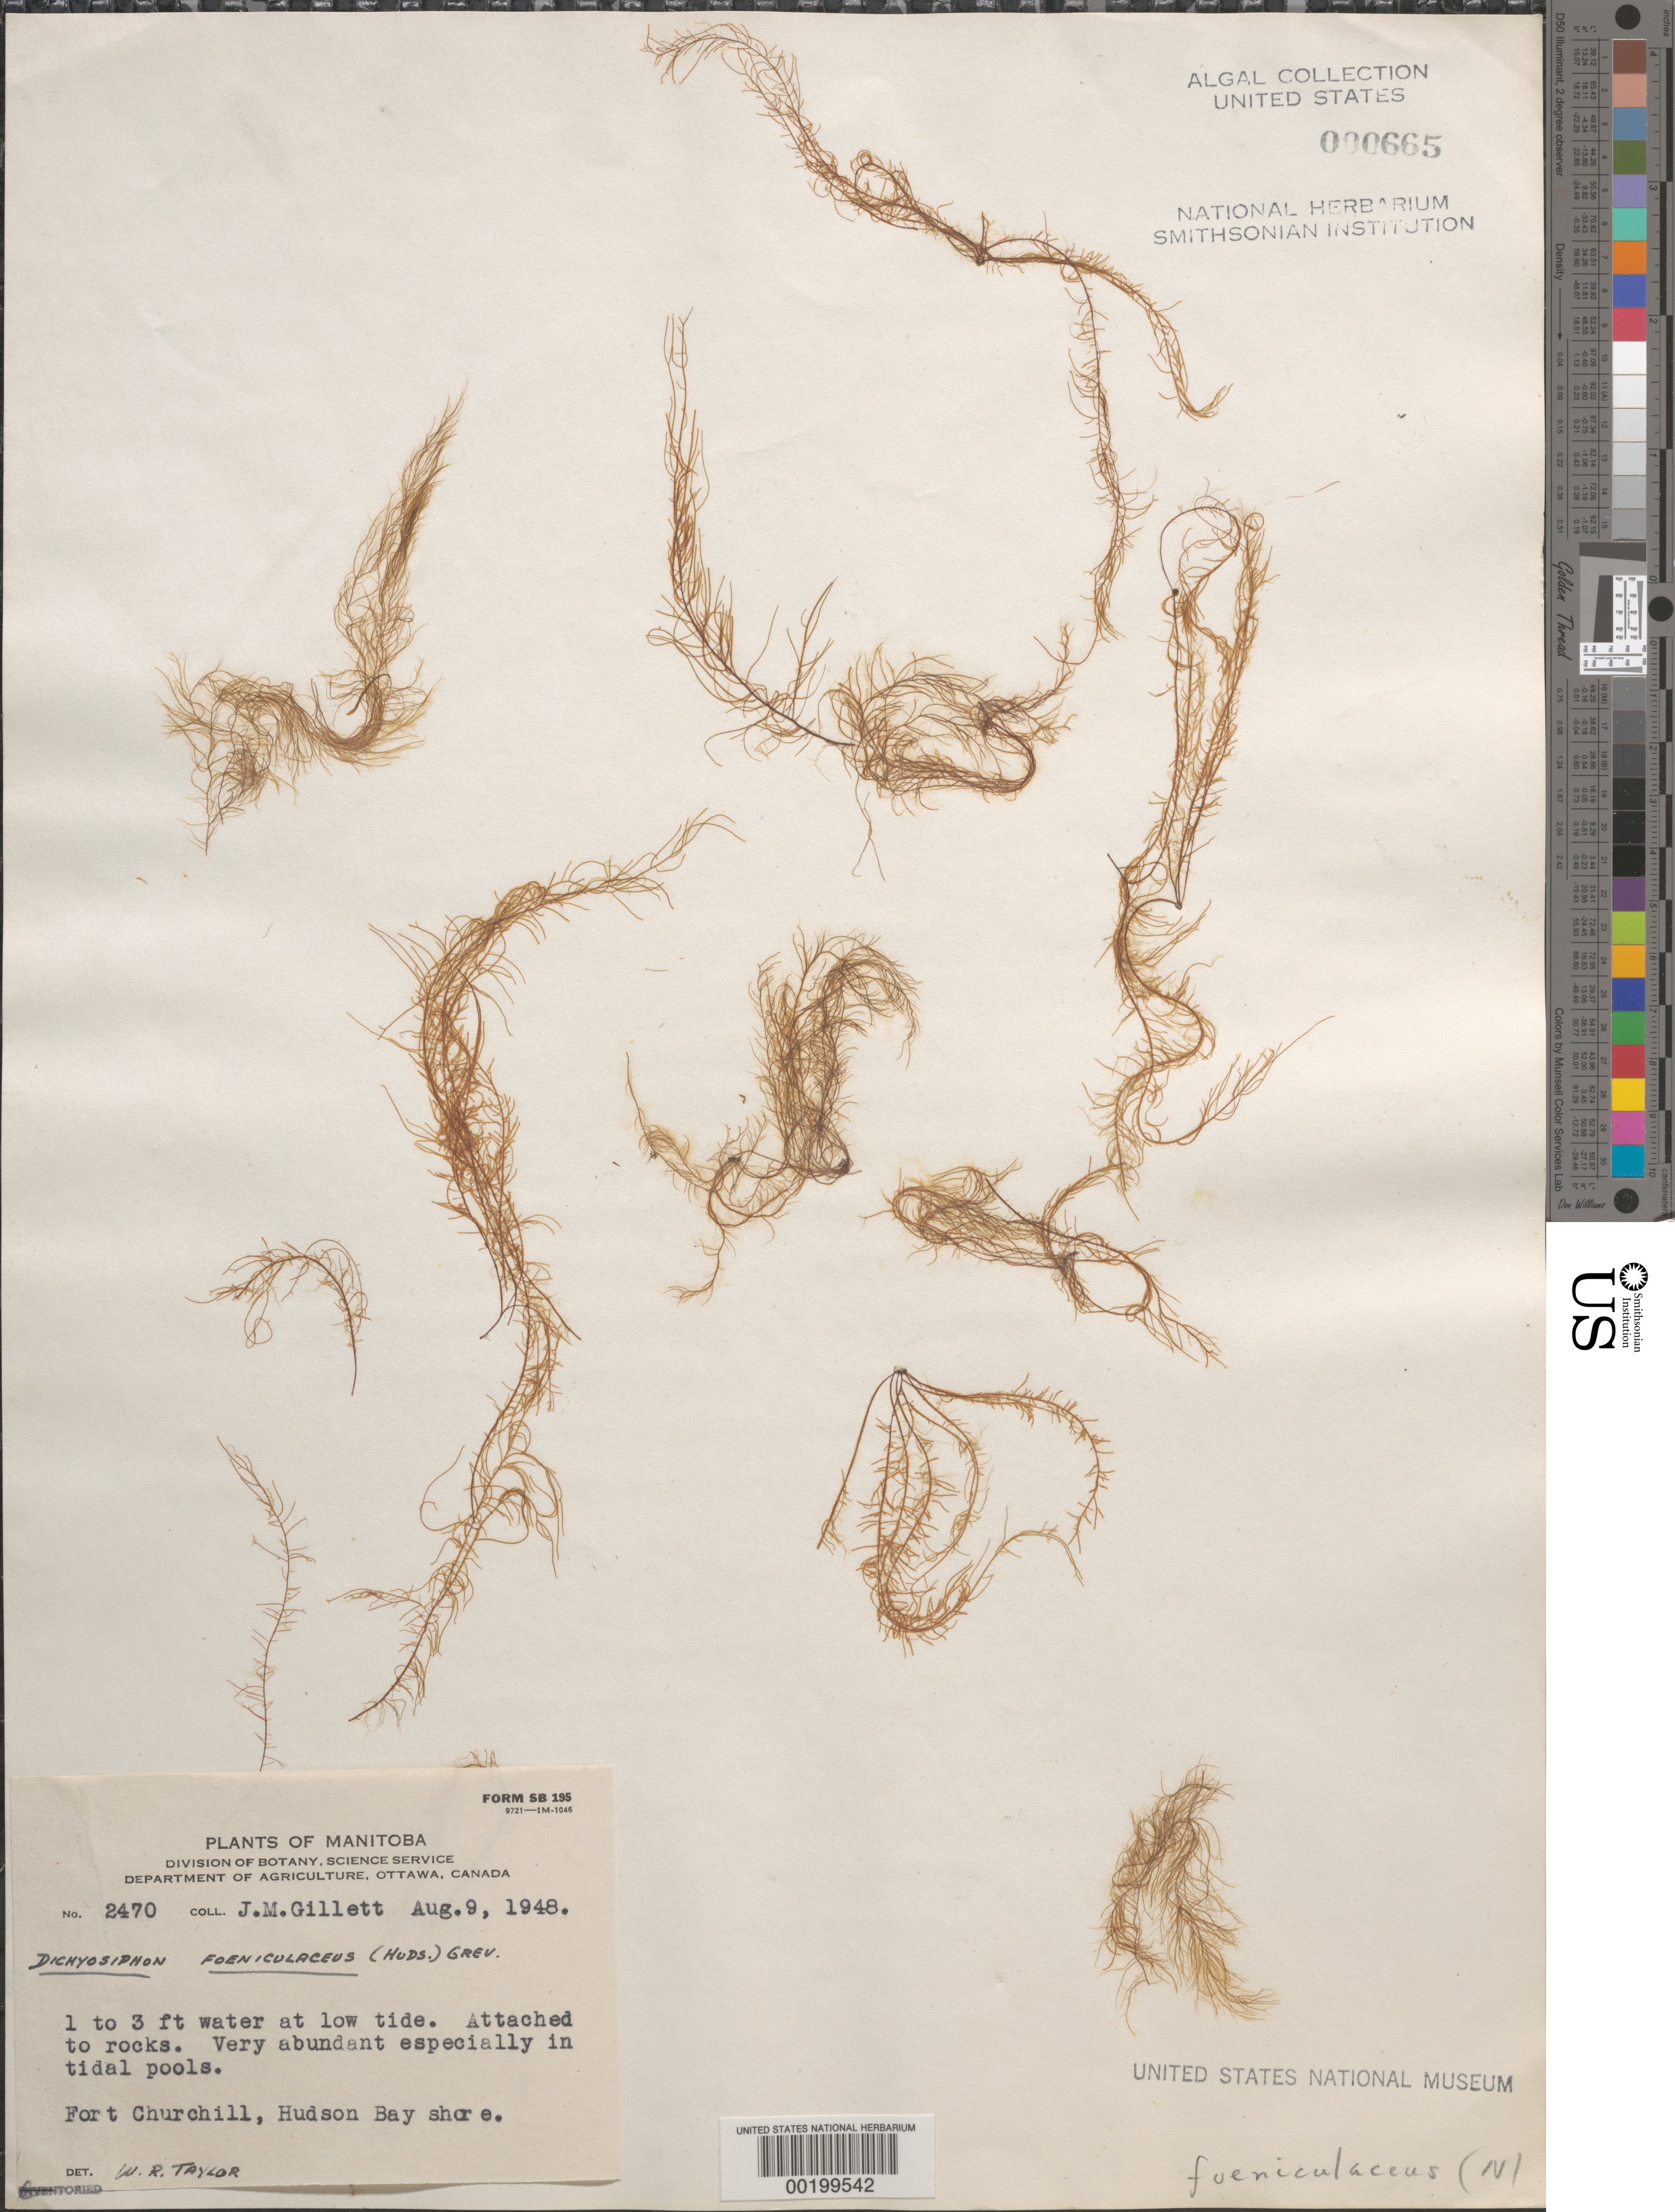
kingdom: Chromista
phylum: Ochrophyta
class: Phaeophyceae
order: Dictyosiphonales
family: Dictyosiphonaceae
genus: Dictyosiphon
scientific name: Dictyosiphon foeniculaceus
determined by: Taylor, William R.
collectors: J. Gillett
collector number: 2470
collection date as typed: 09 Aug 1948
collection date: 1948-08-09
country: Canada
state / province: Manitoba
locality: Fort churchill, hudson bay shore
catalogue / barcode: US 665